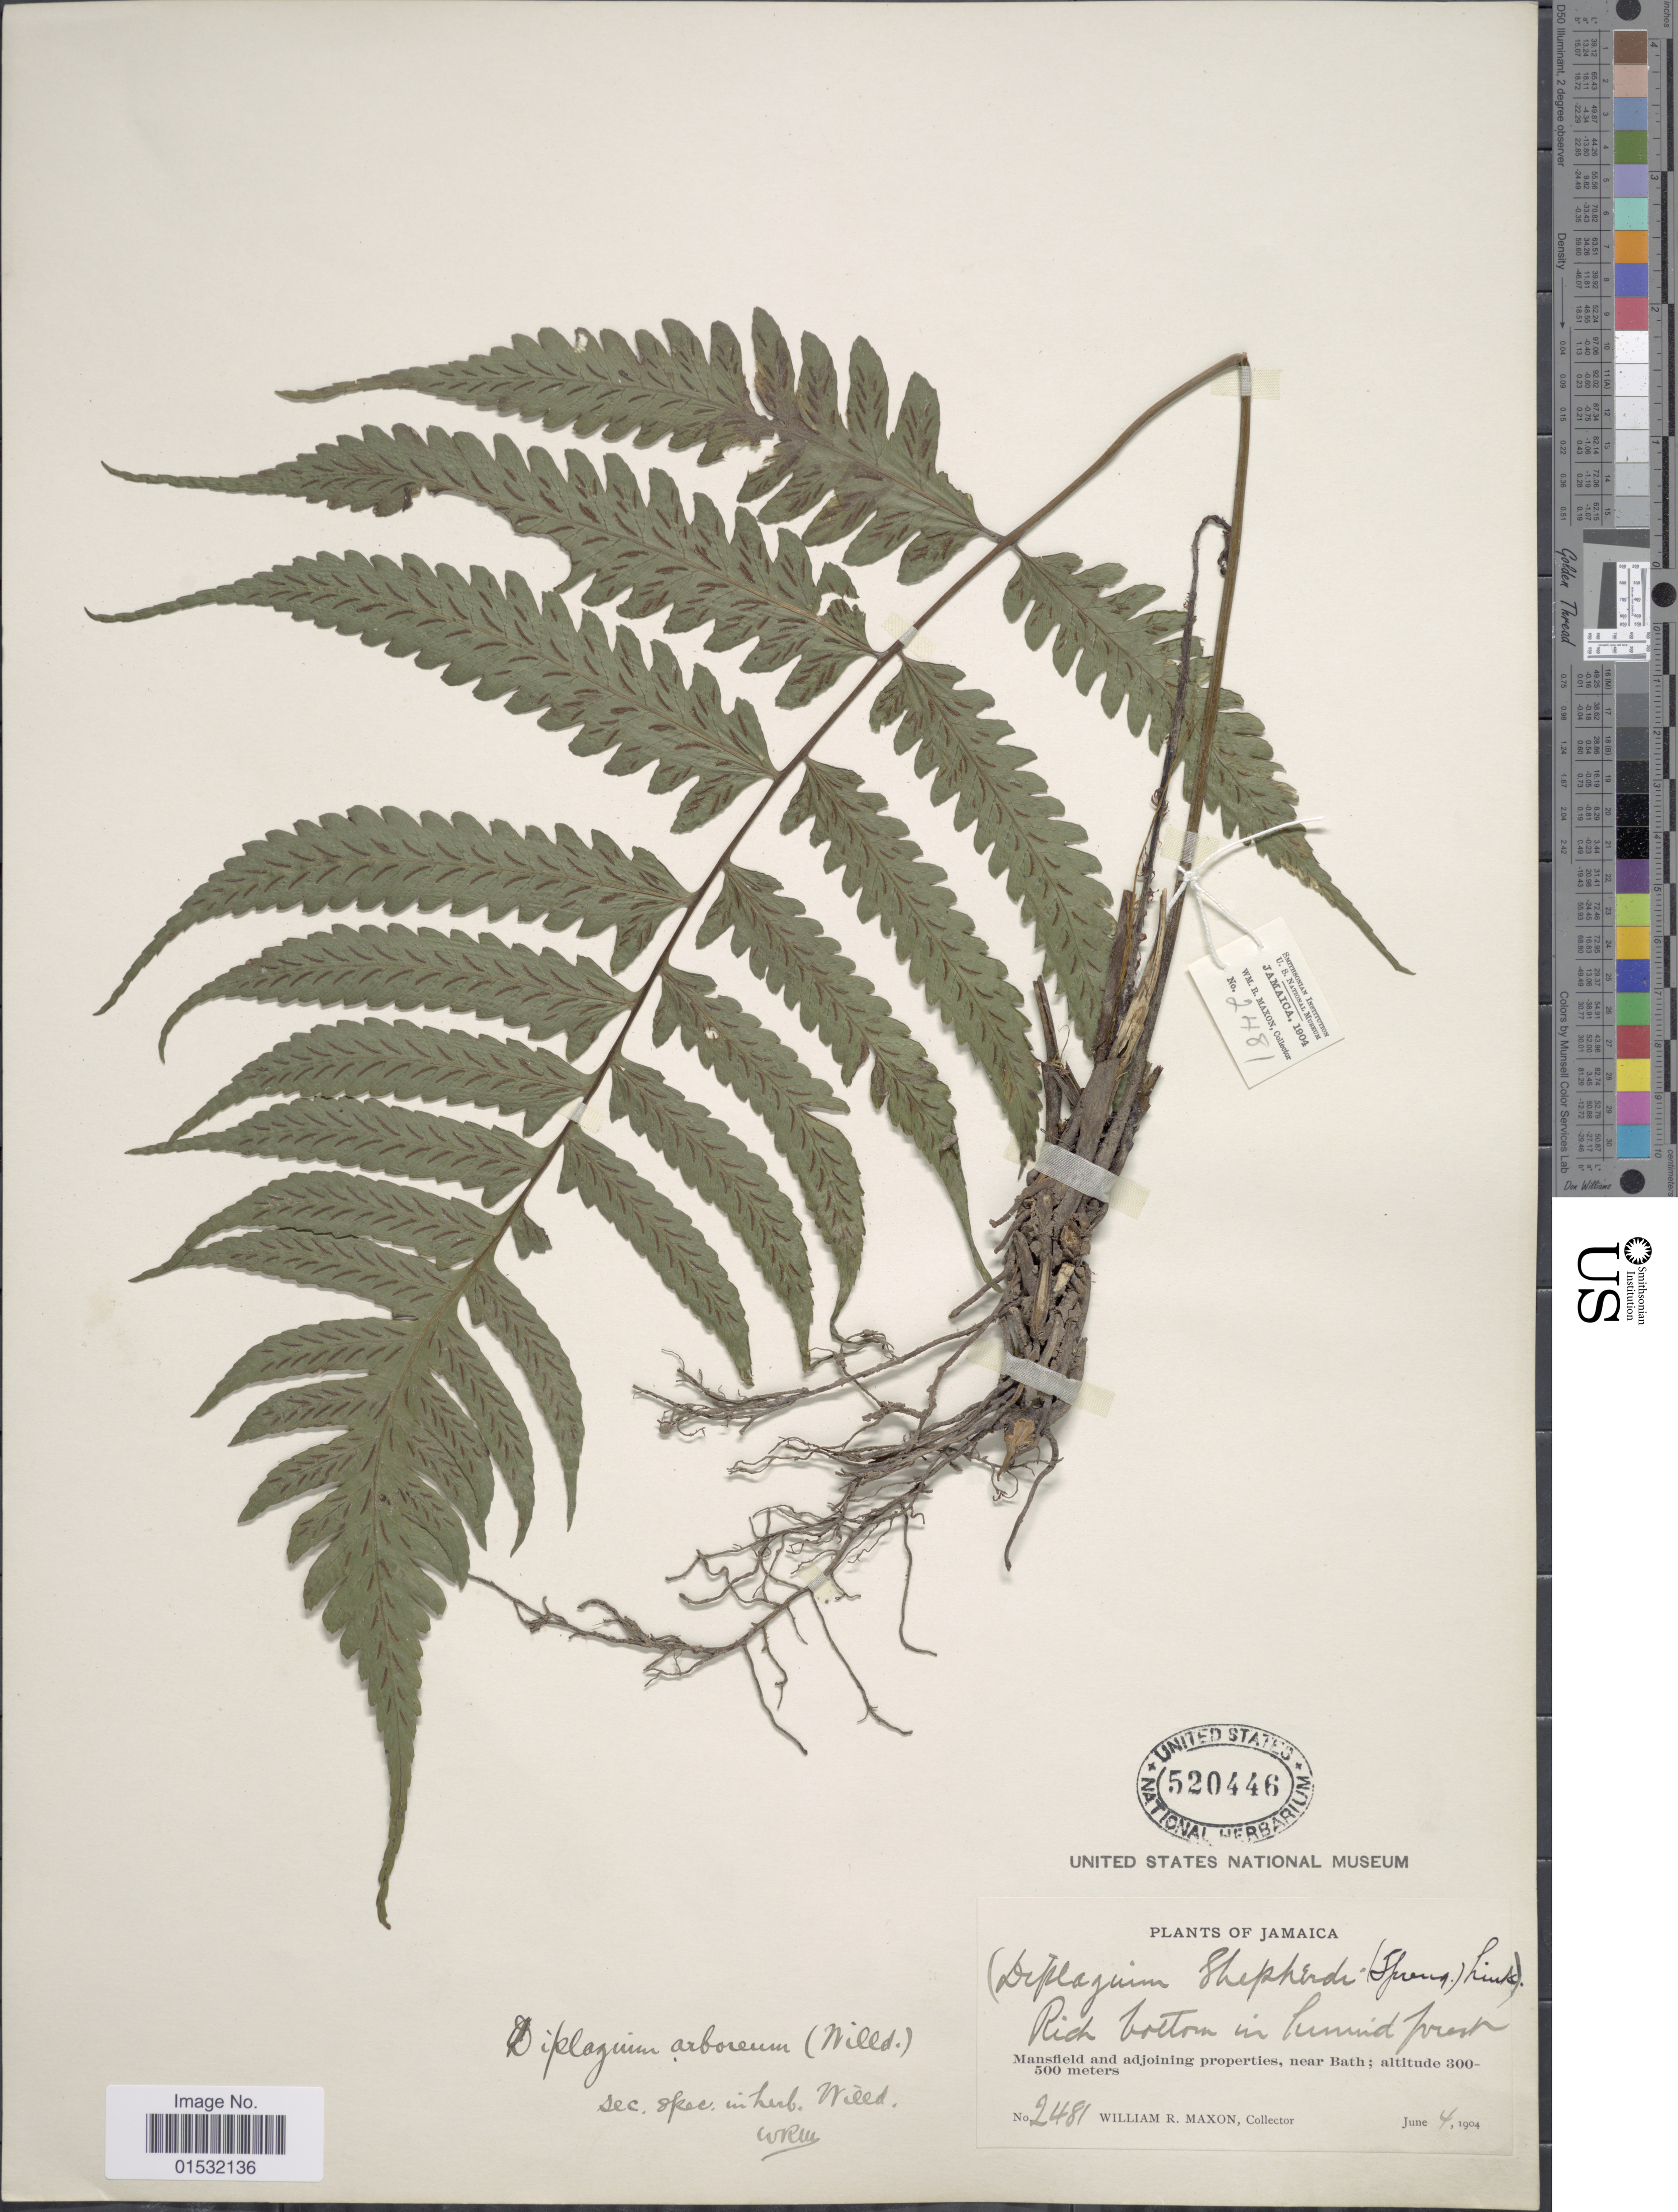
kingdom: Plantae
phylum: Tracheophyta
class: Polypodiopsida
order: Polypodiales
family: Athyriaceae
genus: Diplazium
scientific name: Diplazium cristatum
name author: (Desr.) Alston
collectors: W. R. Maxon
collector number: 2481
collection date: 1904-06-04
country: Jamaica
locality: Mansfield and adjoining properties, near Bath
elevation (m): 300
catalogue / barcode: US 520446